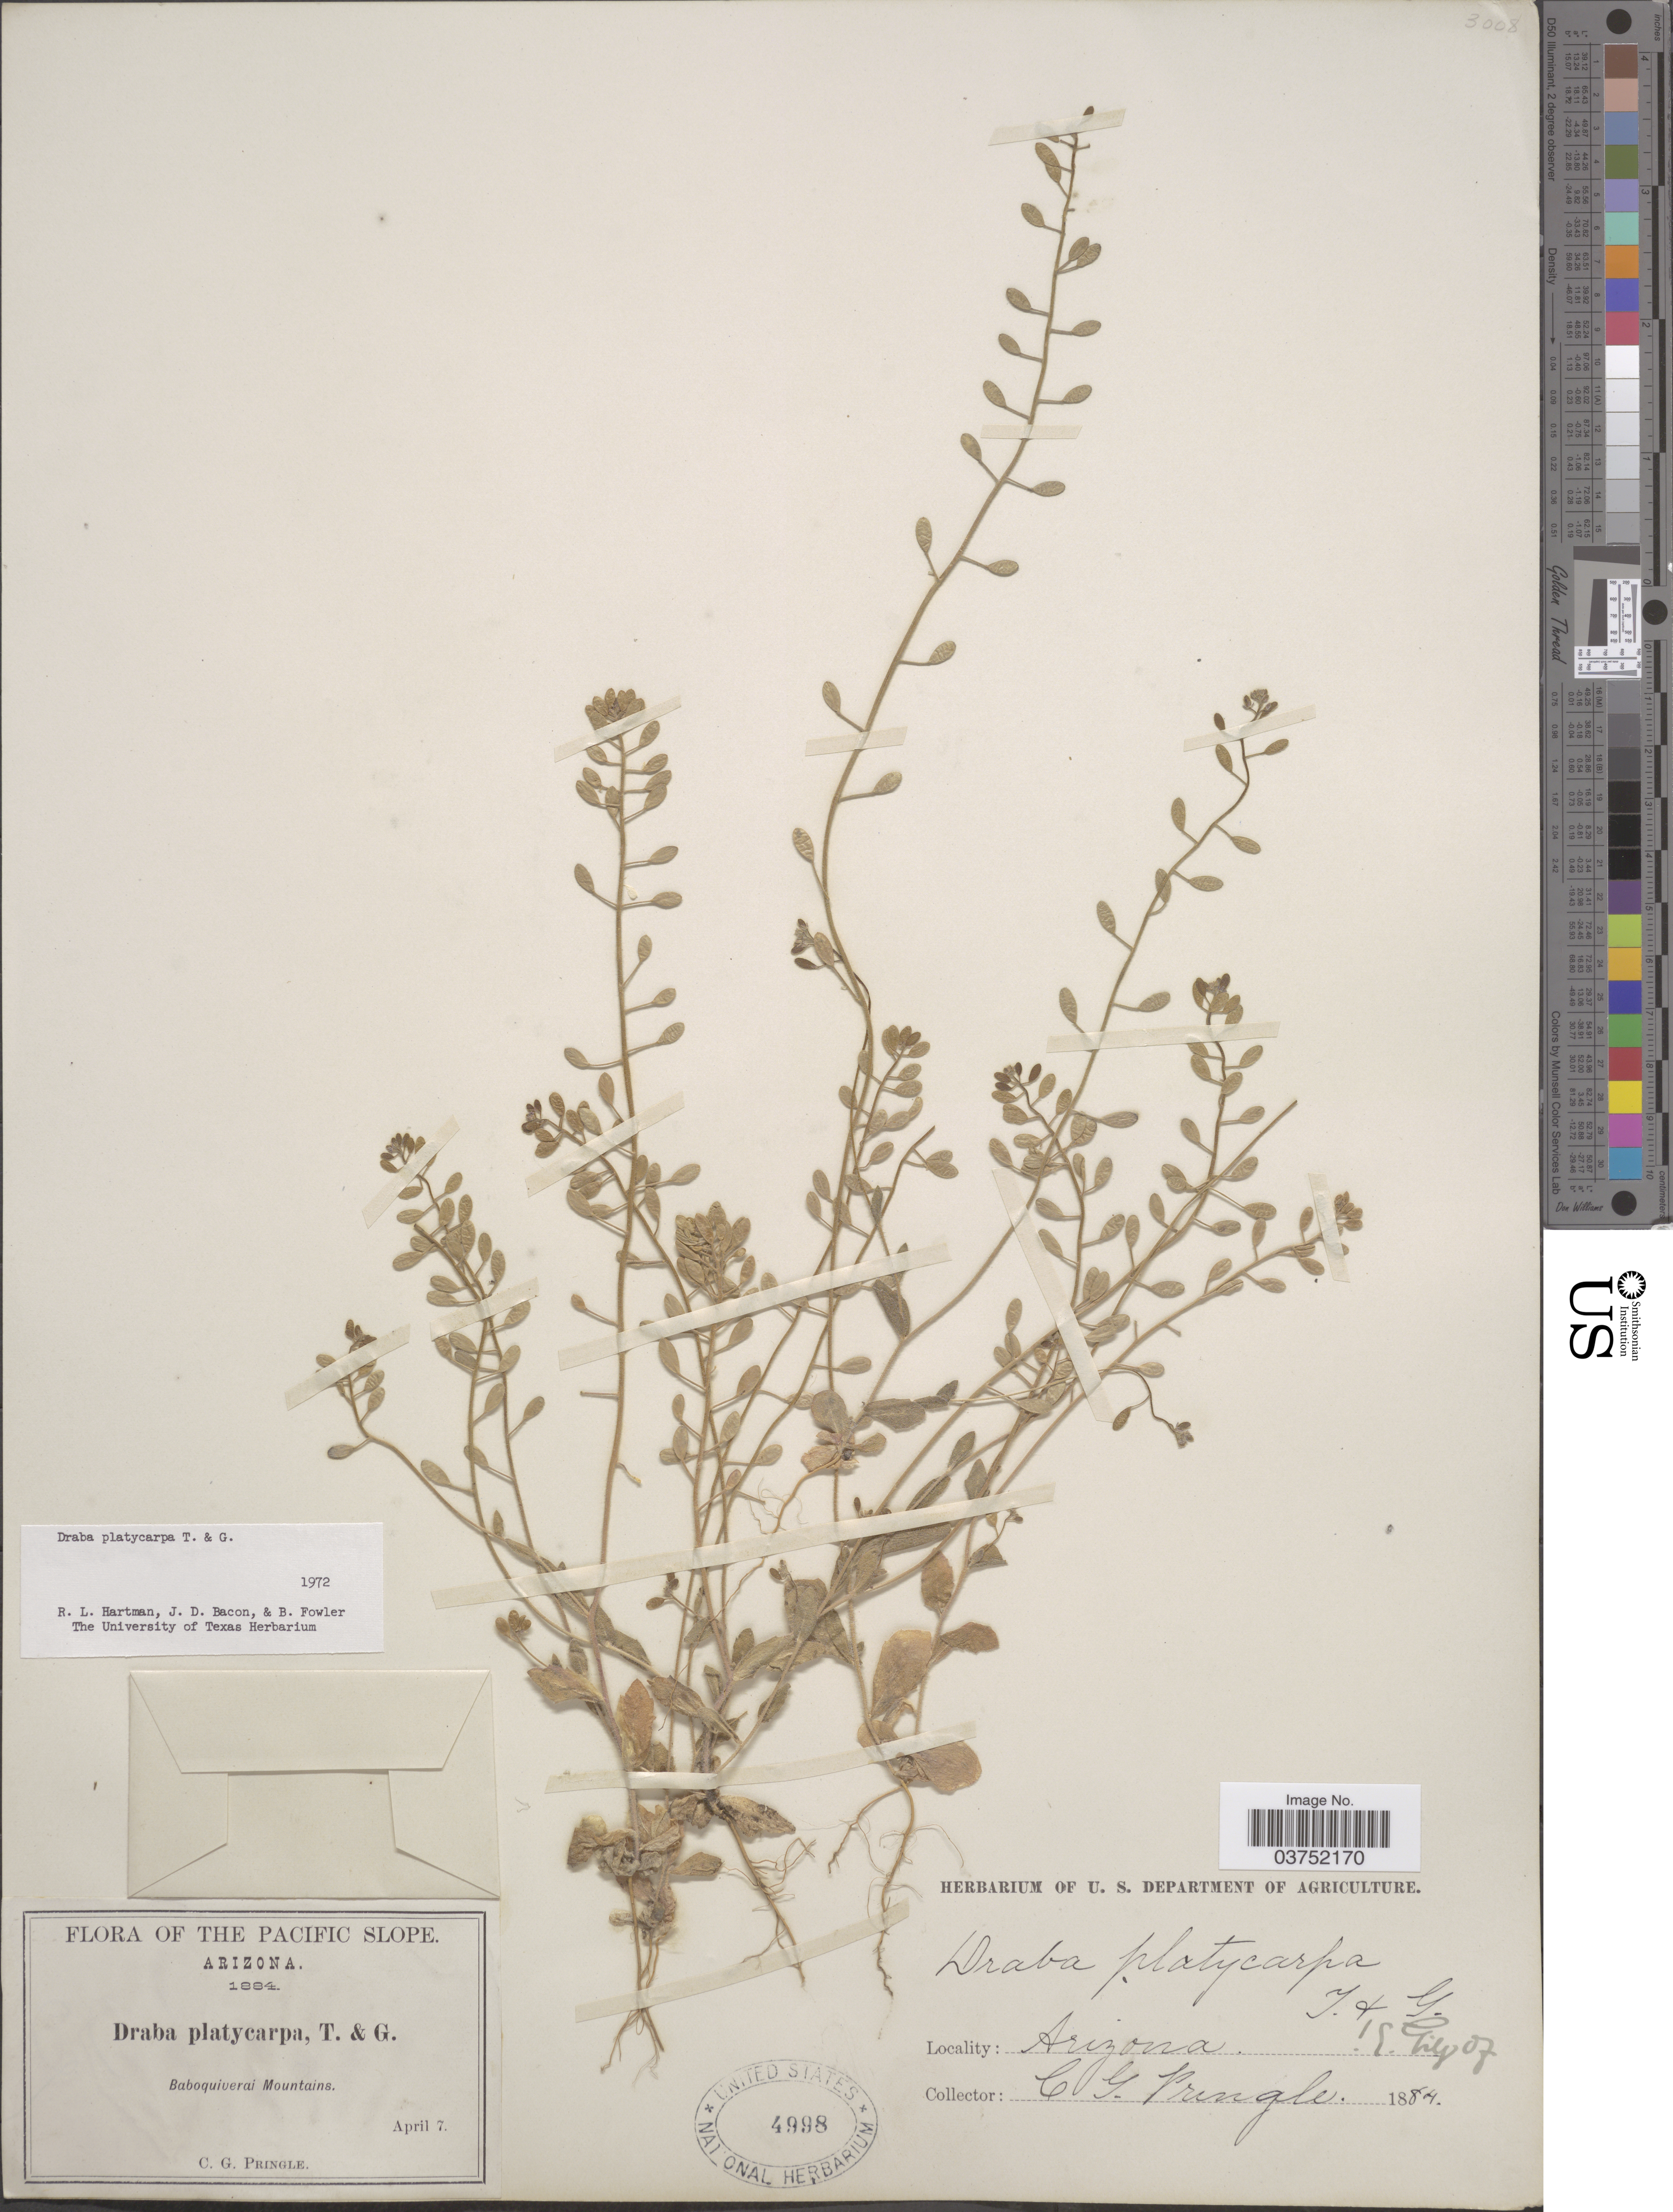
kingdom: Plantae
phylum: Tracheophyta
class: Magnoliopsida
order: Brassicales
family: Brassicaceae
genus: Draba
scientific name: Draba platycarpa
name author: Torr. & A. Gray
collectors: C. G. Pringle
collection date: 1884-04-07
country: United States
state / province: Arizona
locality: Baboquiverai Mountains. The Pacific Slope.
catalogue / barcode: US 4998